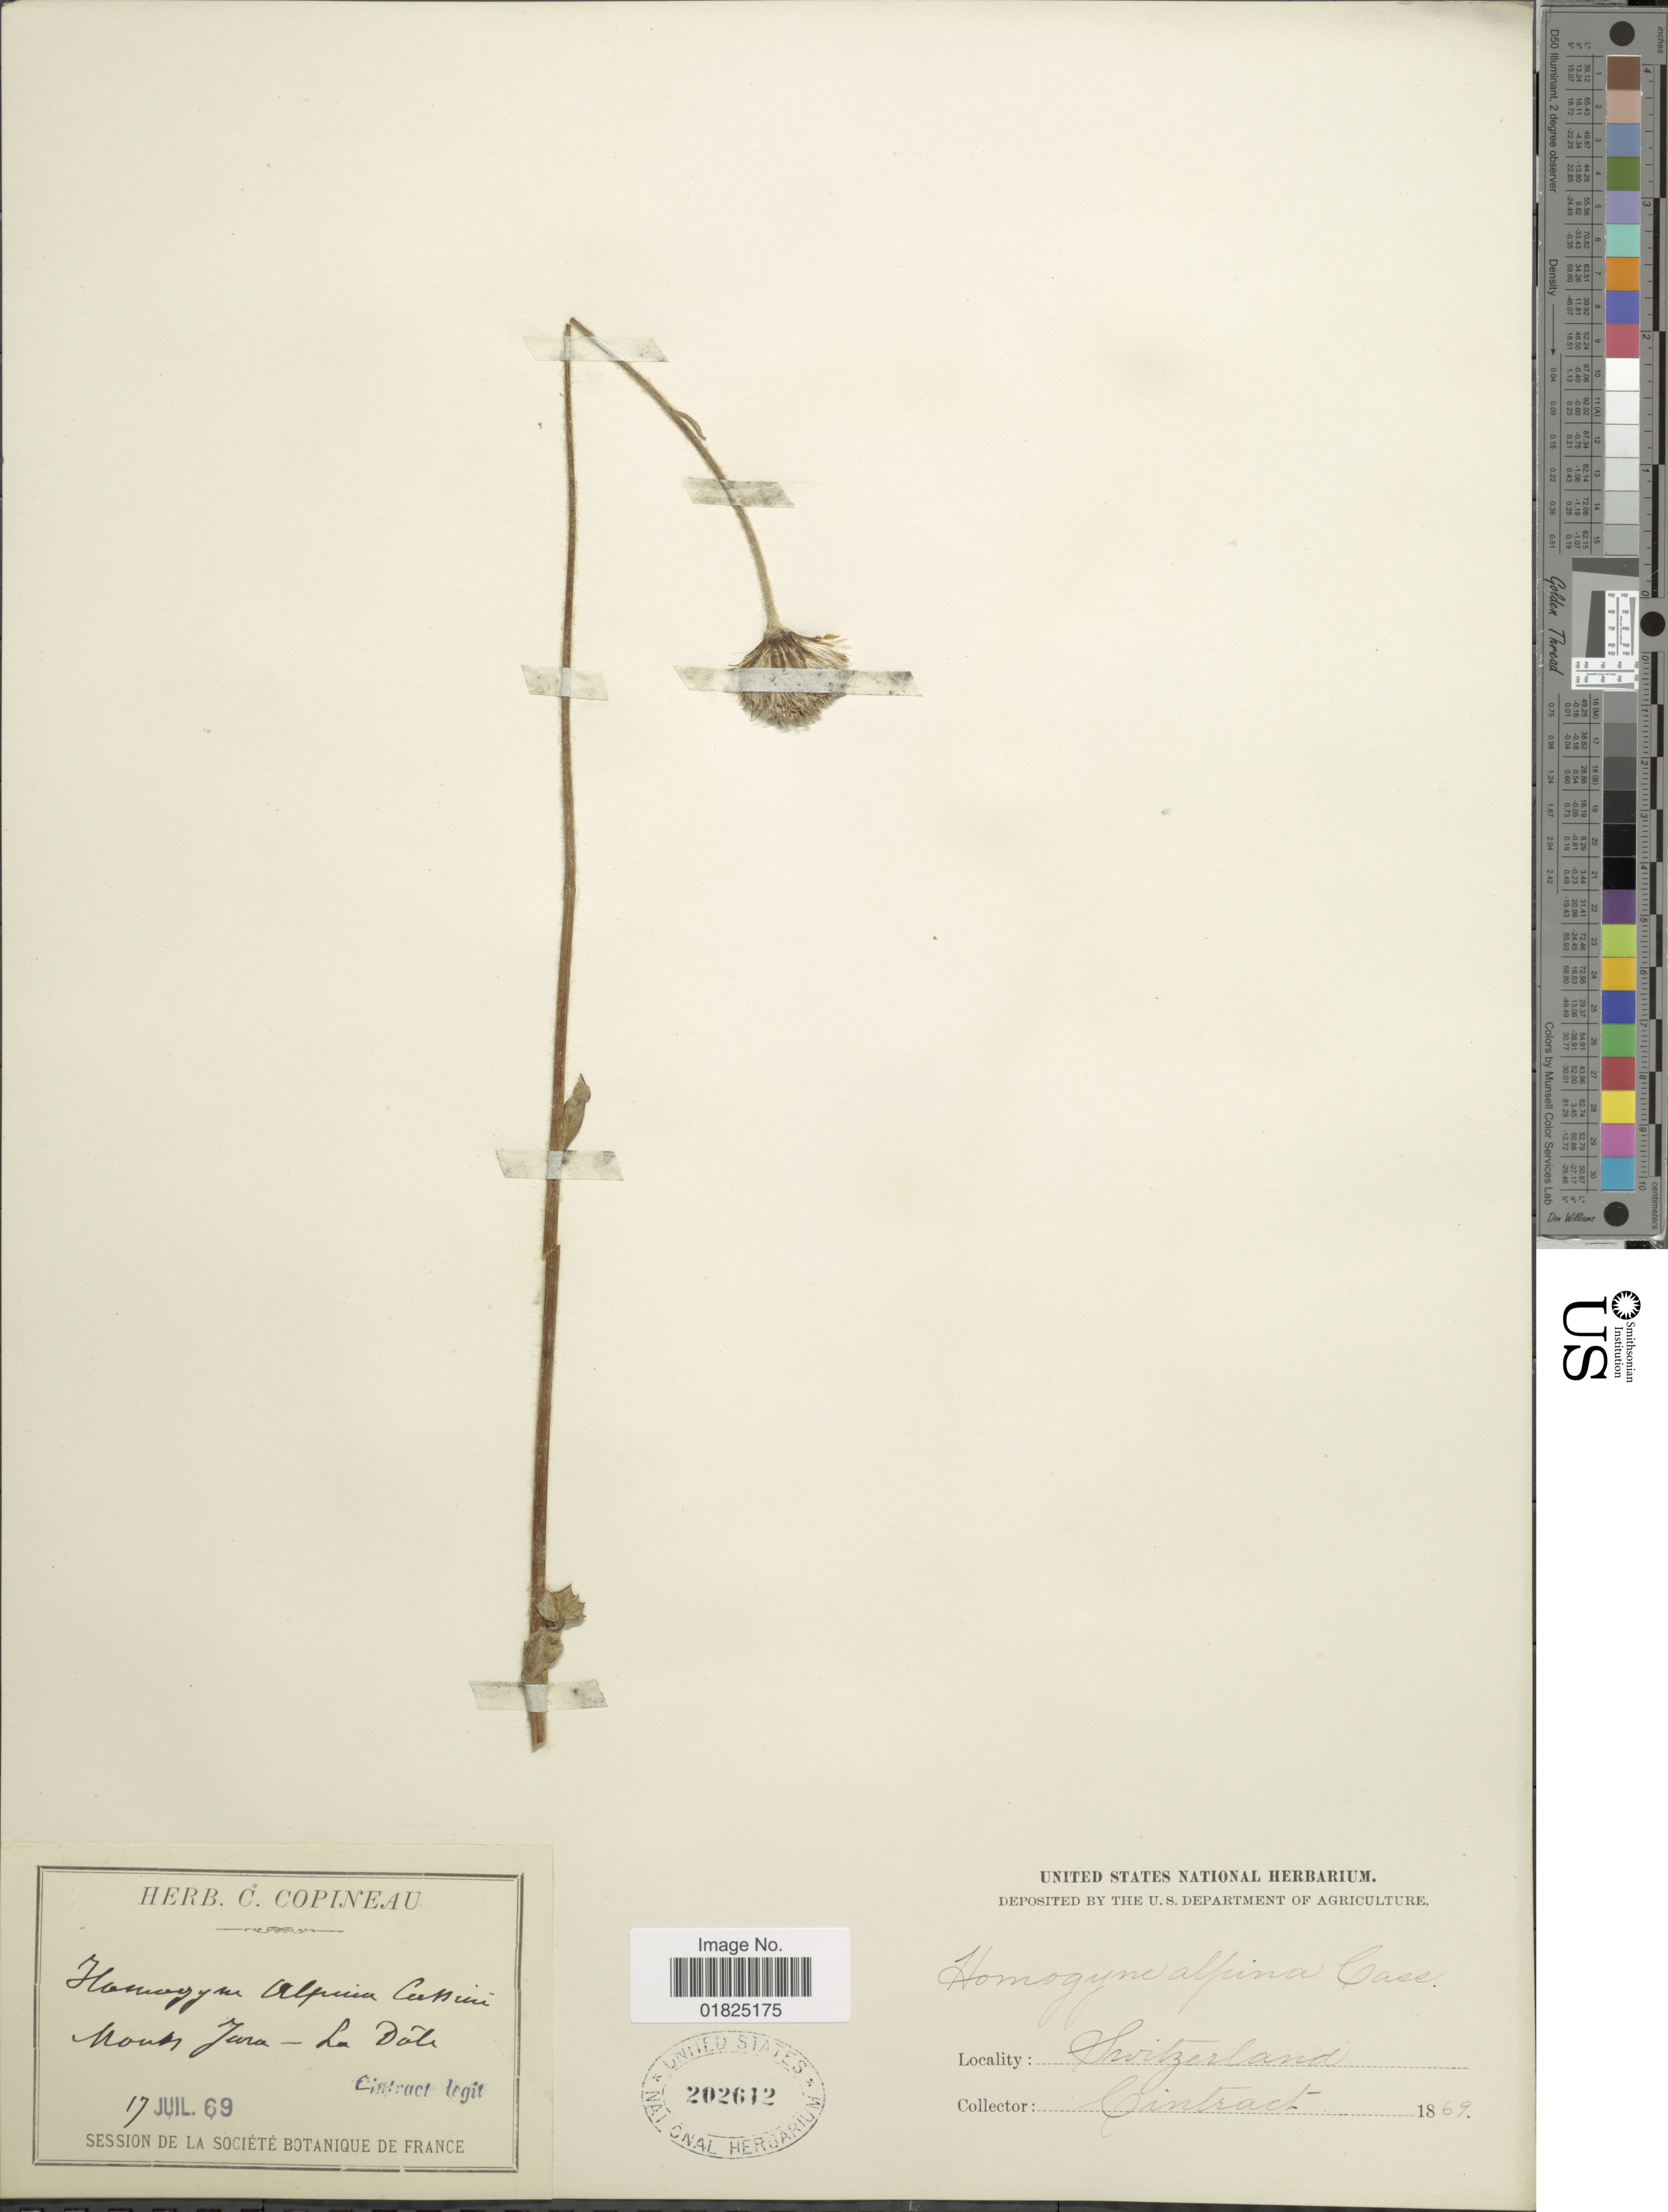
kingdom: Plantae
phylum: Tracheophyta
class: Magnoliopsida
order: Asterales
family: Asteraceae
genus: Homogyne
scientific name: Homogyne alpina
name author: (L.) Cass.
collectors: Cintract, --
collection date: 1869-07-17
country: Switzerland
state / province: Jura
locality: Mounts Jura - La Dôte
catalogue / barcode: US 202612